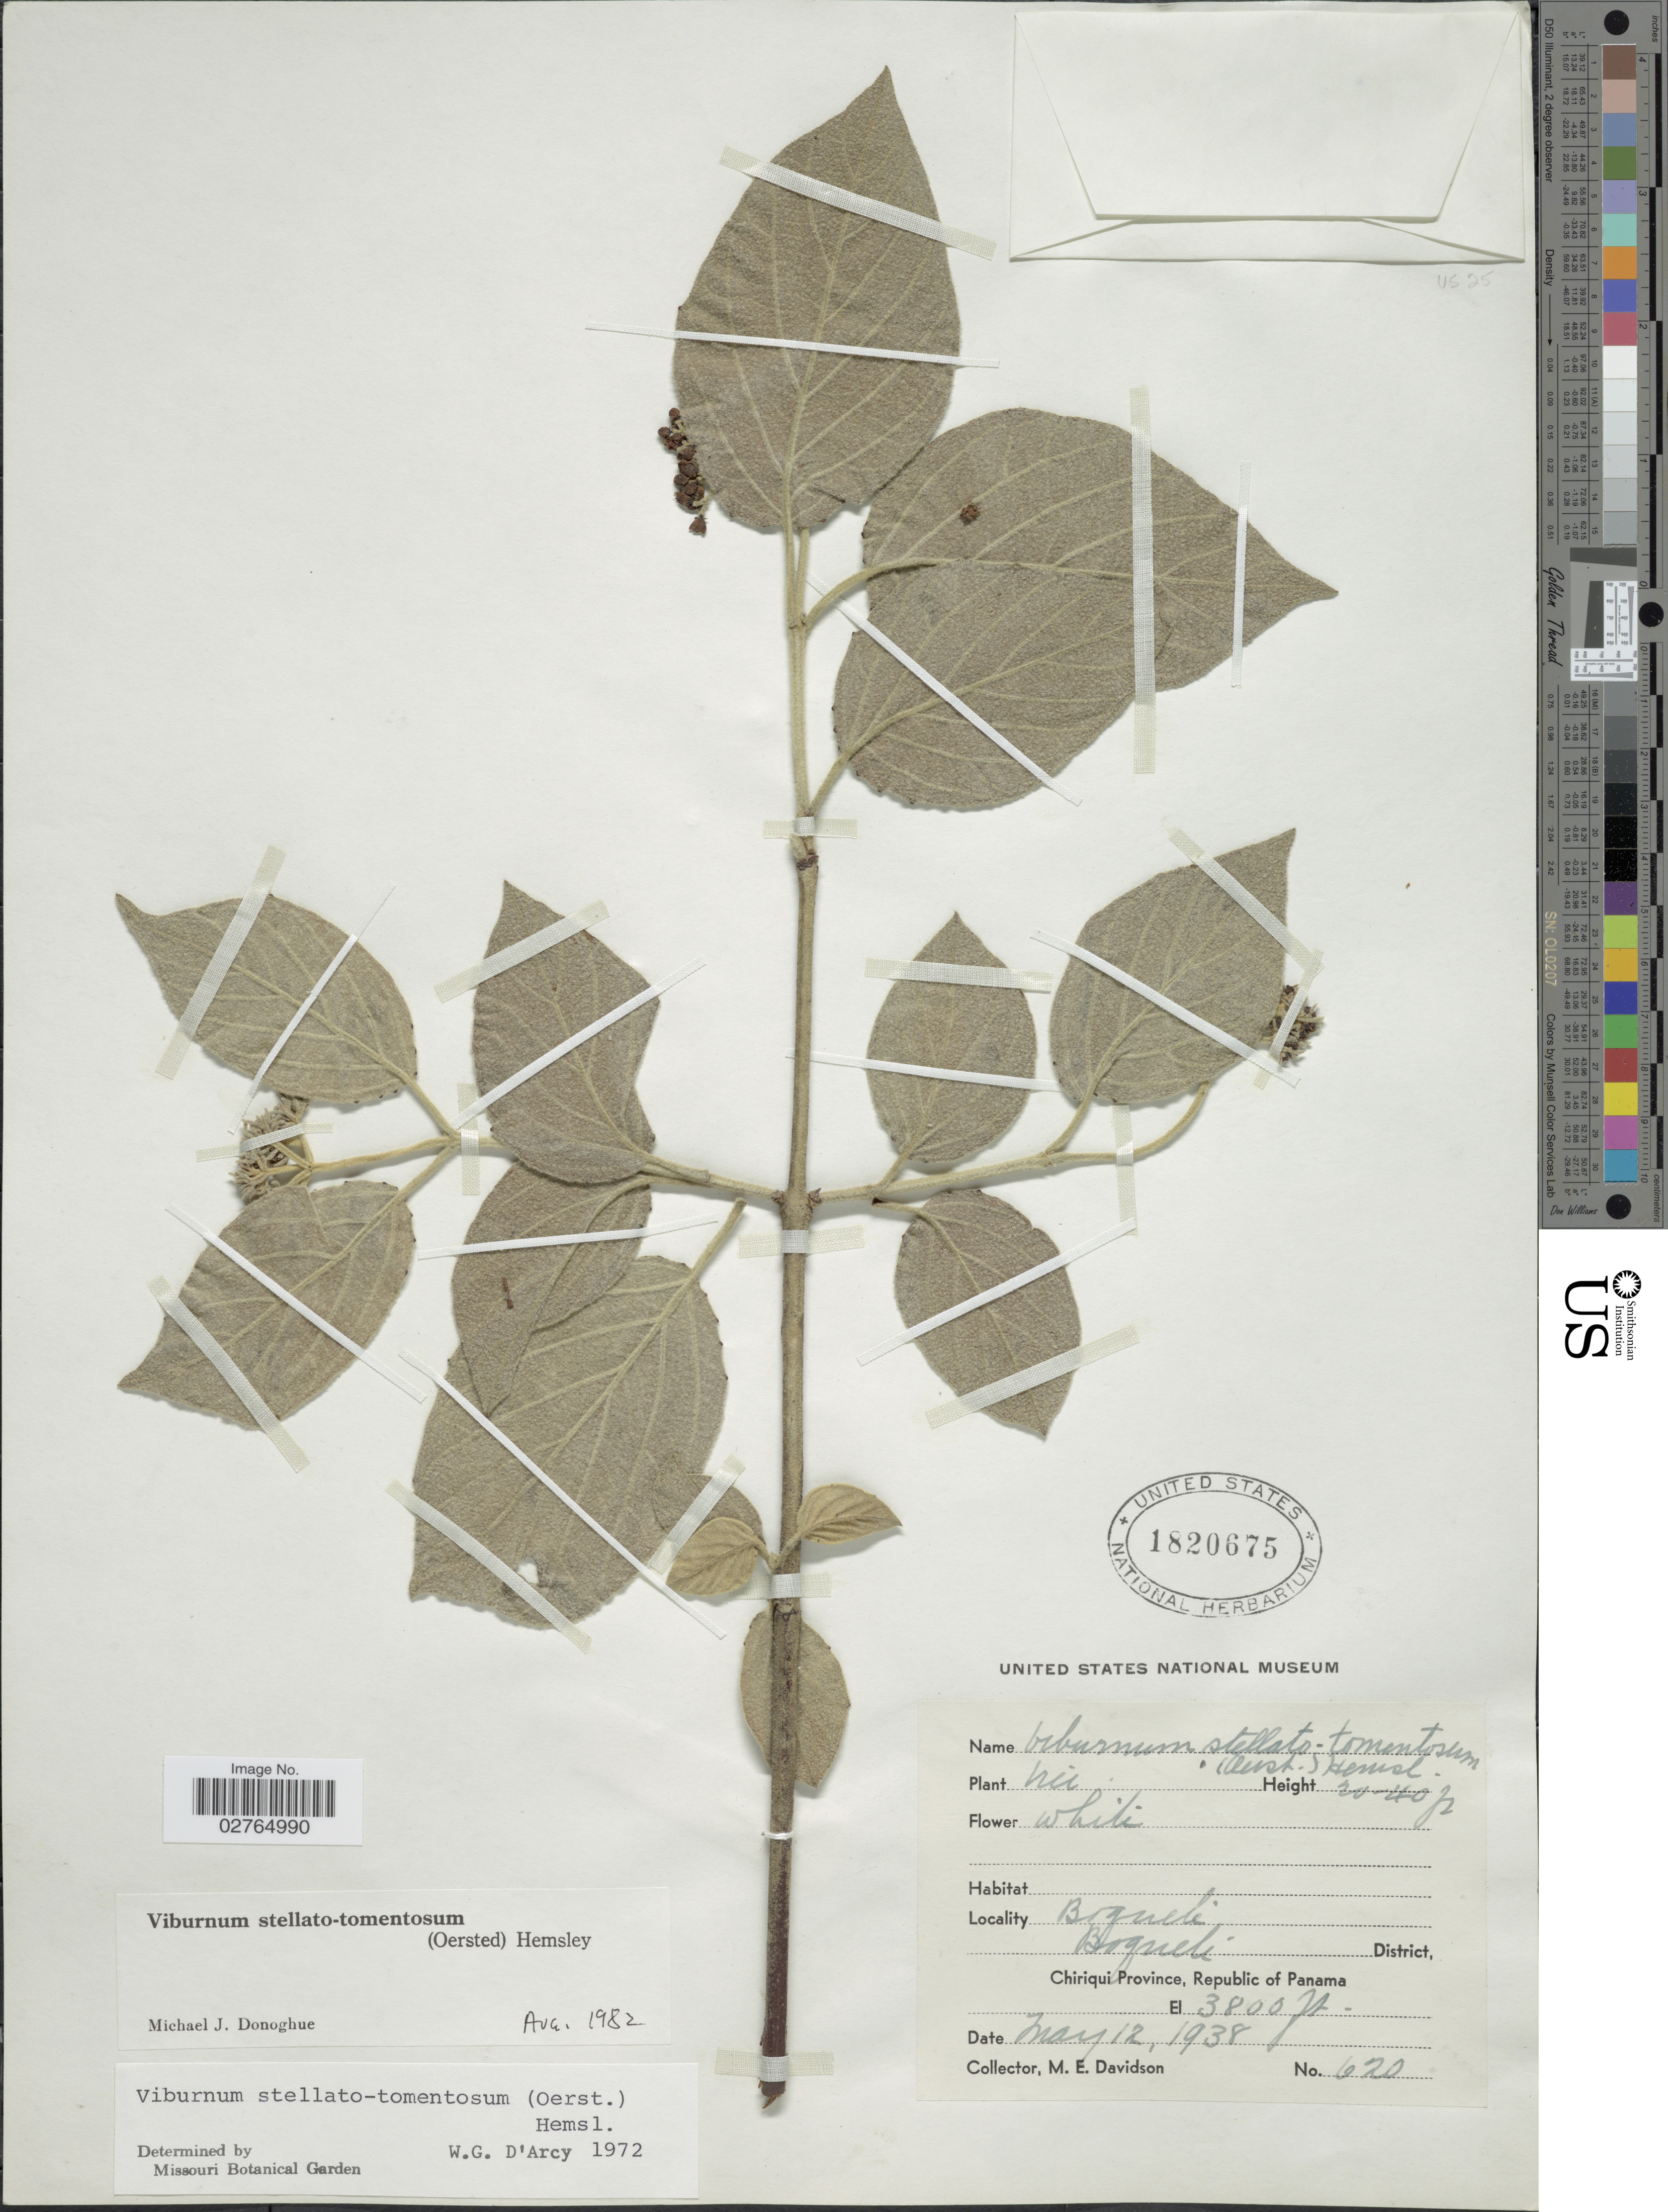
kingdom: Plantae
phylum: Tracheophyta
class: Magnoliopsida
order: Dipsacales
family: Viburnaceae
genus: Viburnum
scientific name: Viburnum stellatotomentosum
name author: (Oerst.) Hemsl.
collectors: M. E. Davidson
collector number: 620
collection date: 1938-05-12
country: Panama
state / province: Chiriqui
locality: Boquete, Boquete District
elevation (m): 1158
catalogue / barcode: US 1820675